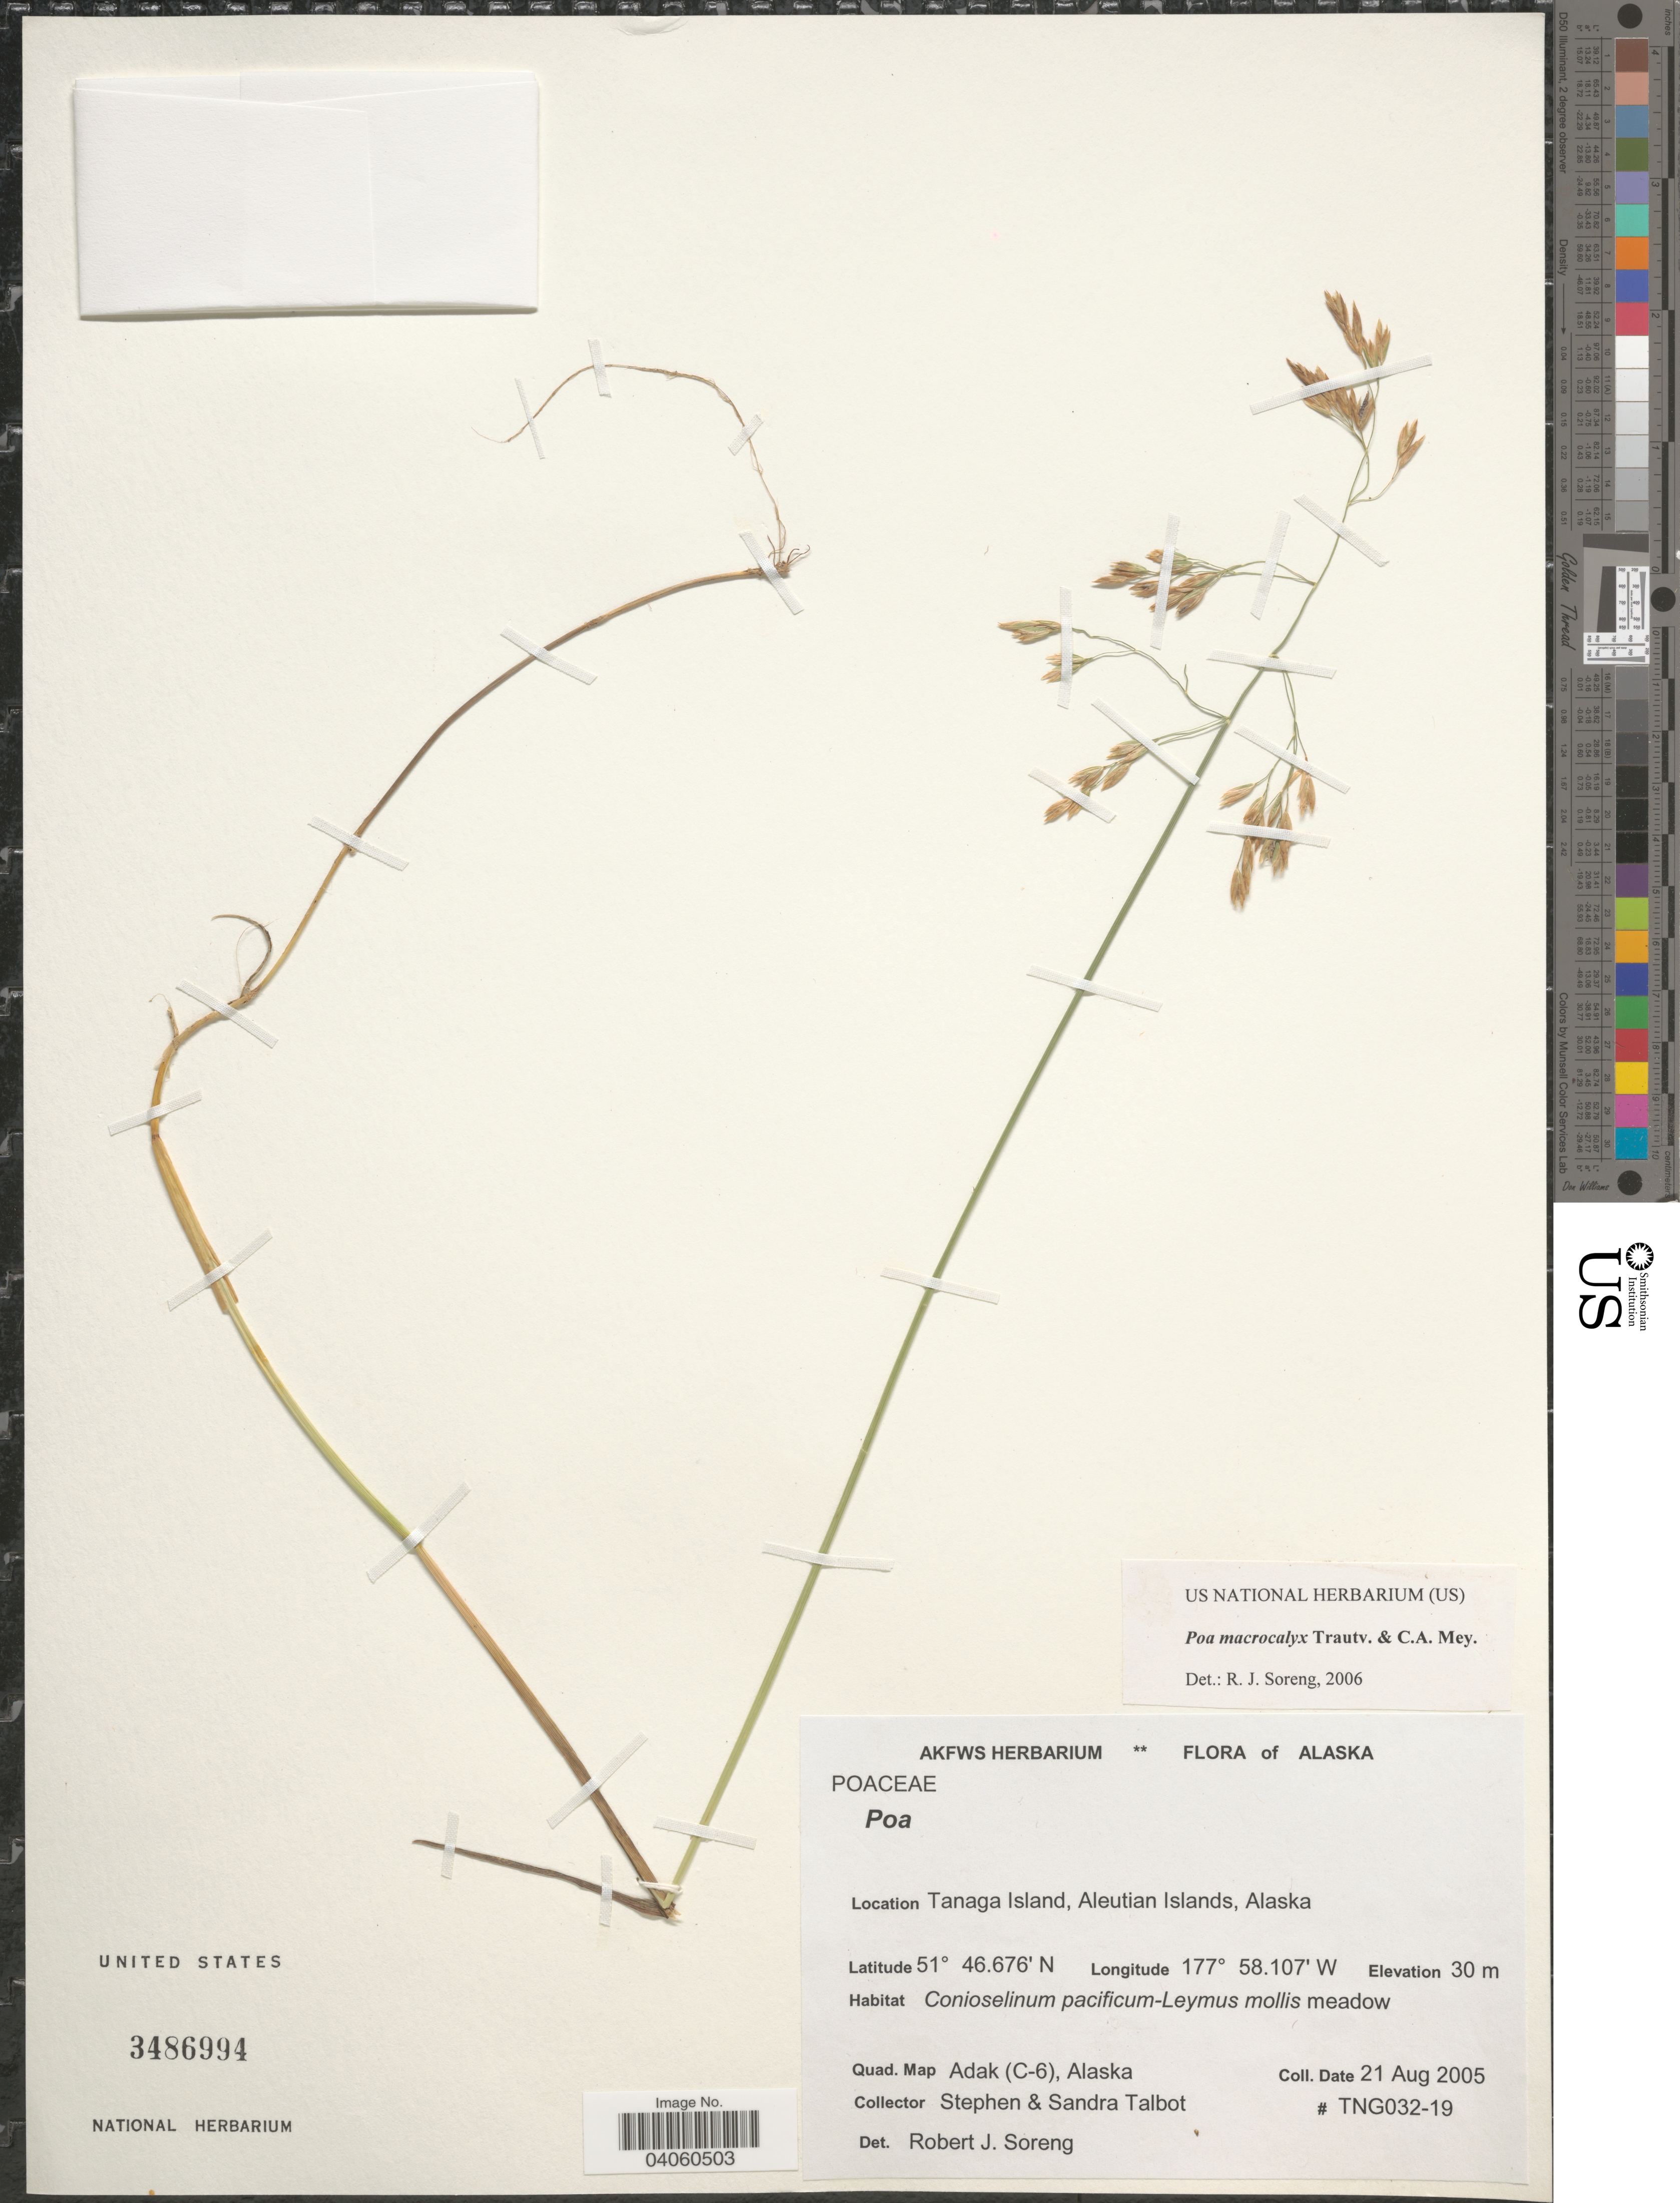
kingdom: Plantae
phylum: Tracheophyta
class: Liliopsida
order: Poales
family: Poaceae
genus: Poa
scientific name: Poa macrocalyx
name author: Trautv. & C.A. Mey.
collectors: S. S. Talbot & S. Talbot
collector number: TNG032-19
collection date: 2005-08-21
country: United States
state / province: Alaska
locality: Tanaga Island, Aleutian Islands. Quad. Map Adak (C-6).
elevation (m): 30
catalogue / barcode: US 3486994